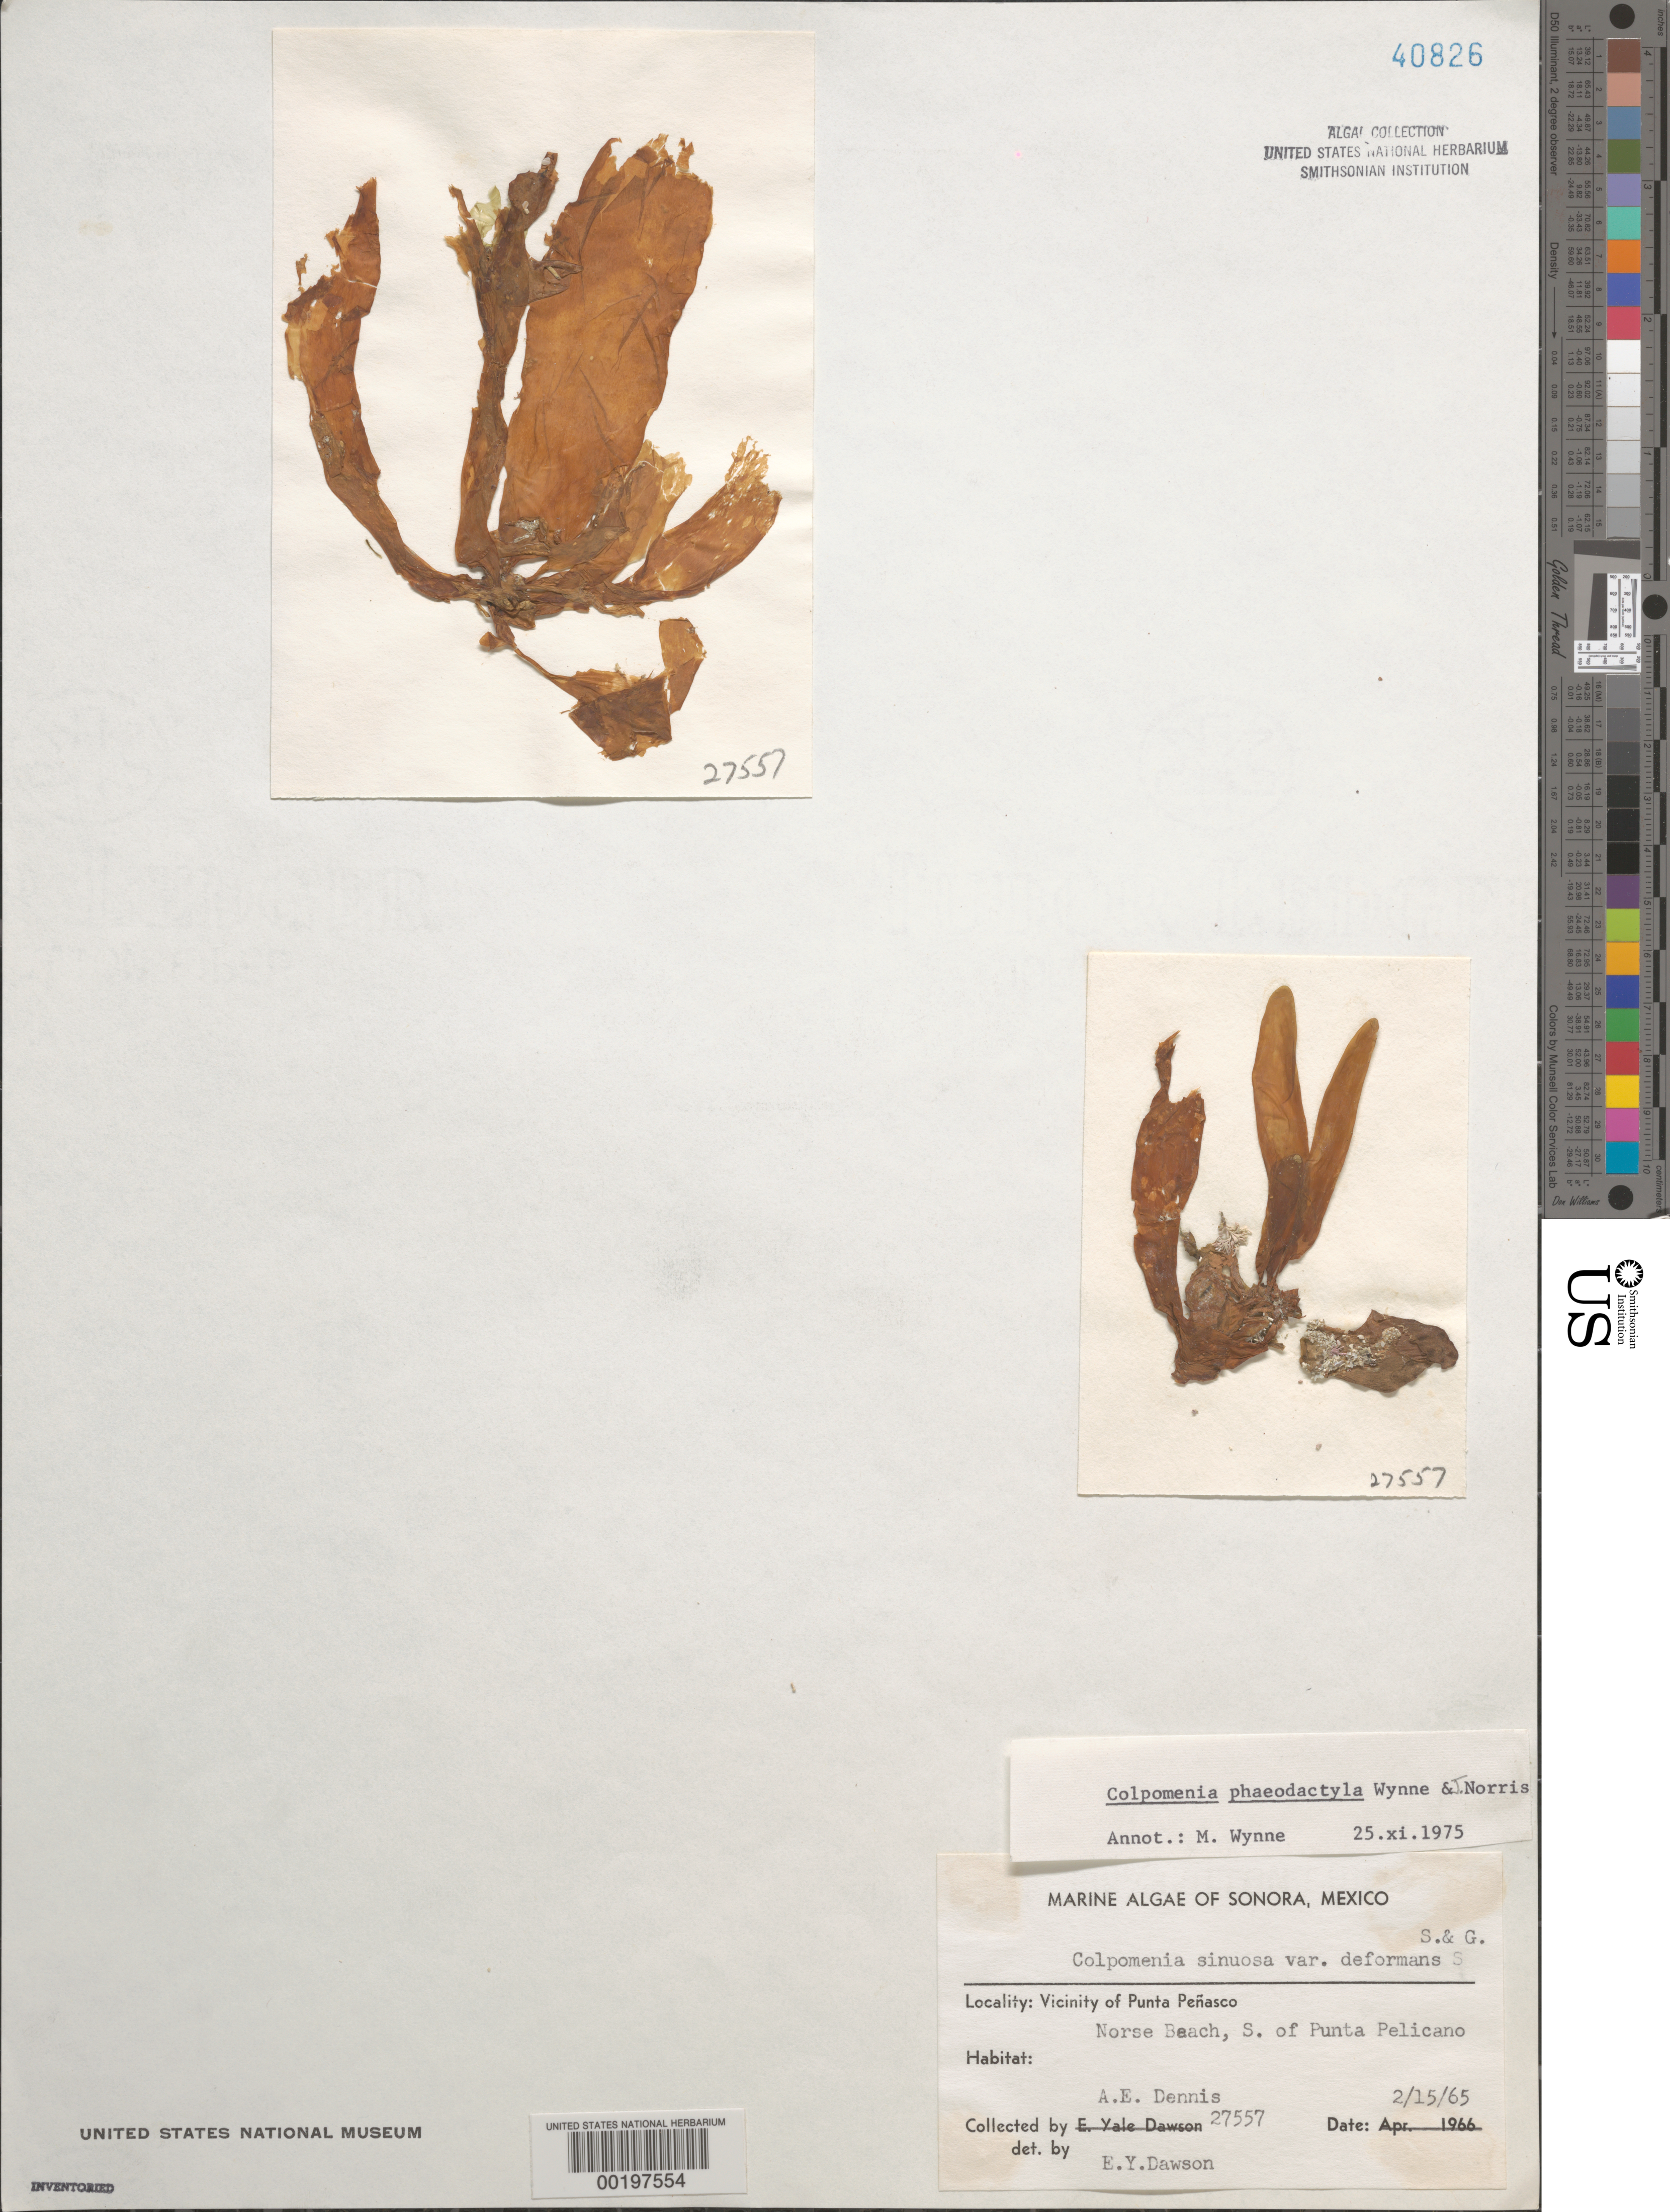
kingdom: Chromista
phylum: Ochrophyta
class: Phaeophyceae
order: Scytosiphonales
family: Scytosiphonaceae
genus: Dactylosiphon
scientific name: Dactylosiphon durvillei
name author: (Bory) Santiañez et al.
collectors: A. Dennis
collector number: EYD 27557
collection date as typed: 15 Feb 1965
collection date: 1965-02-15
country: Mexico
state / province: Sonora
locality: Norse beach, south of punta penasco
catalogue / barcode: US 40826